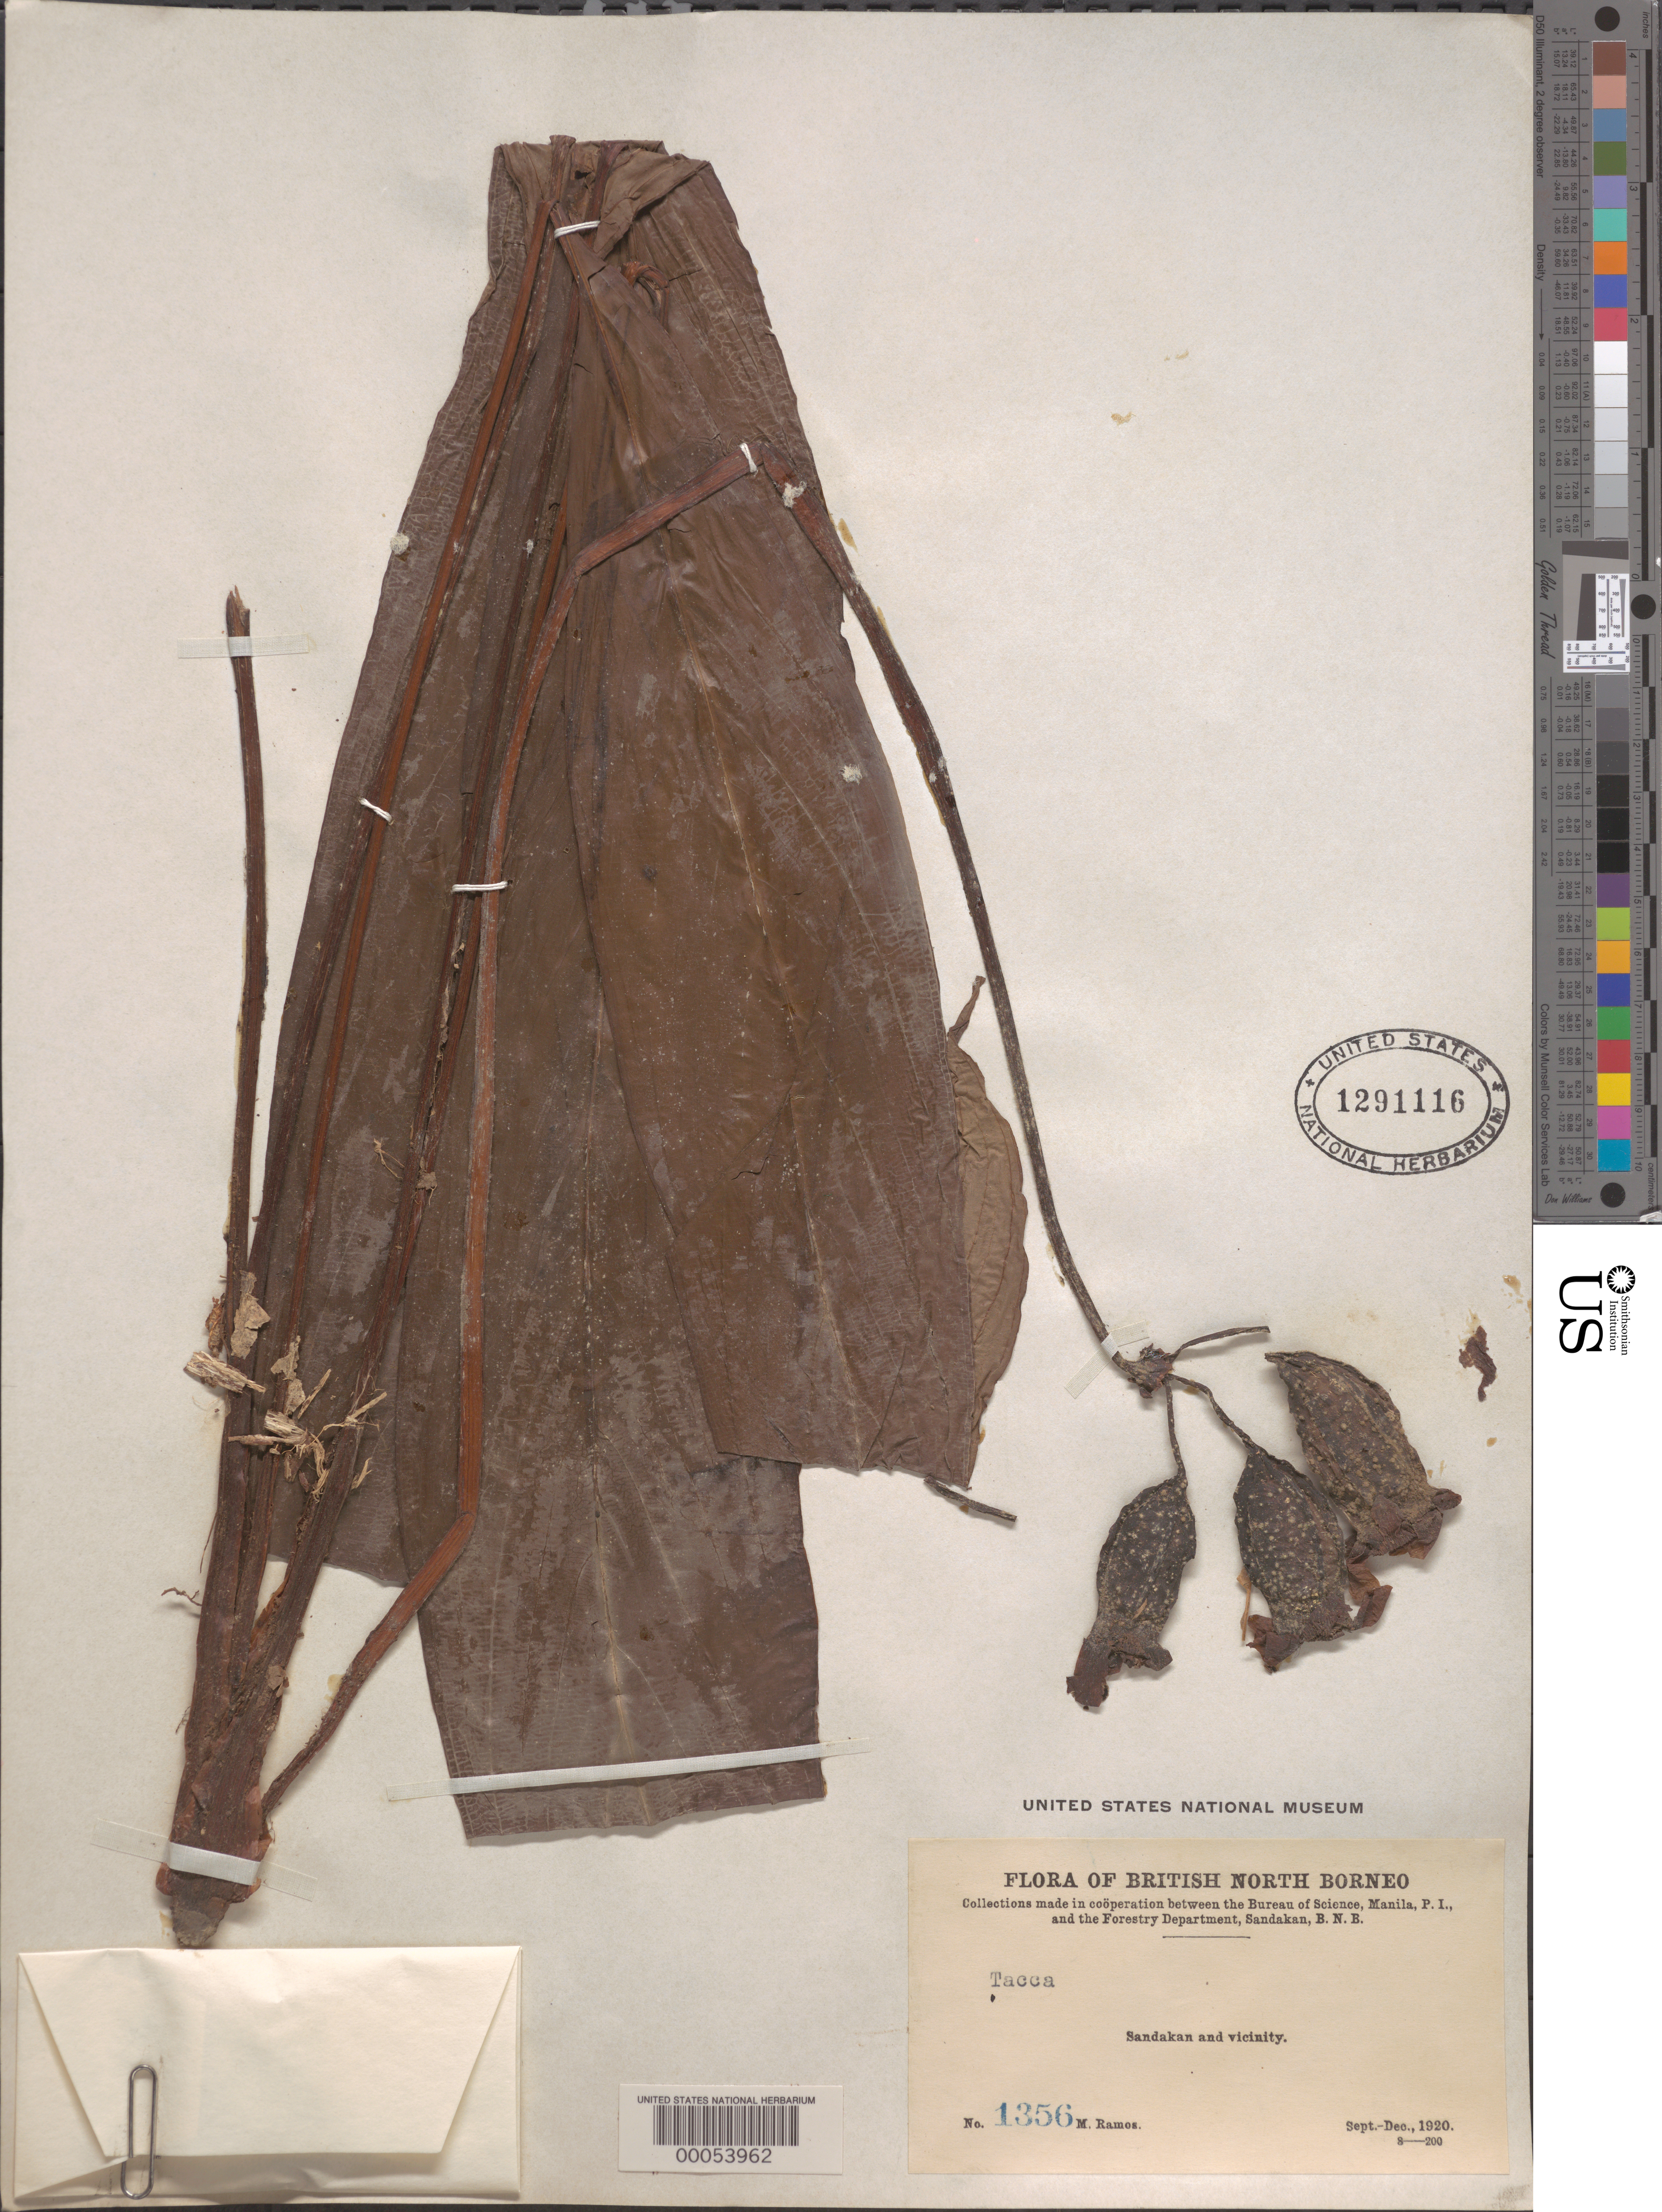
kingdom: Plantae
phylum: Tracheophyta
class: Liliopsida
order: Dioscoreales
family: Dioscoreaceae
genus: Tacca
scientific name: Tacca sp.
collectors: M. Ramos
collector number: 1356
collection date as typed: Sep 1920 to -- Dec 1920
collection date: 1920-09/1920-12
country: Malaysia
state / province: Sabah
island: Borneo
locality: Sandakan and vicinity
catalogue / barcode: US 1291116